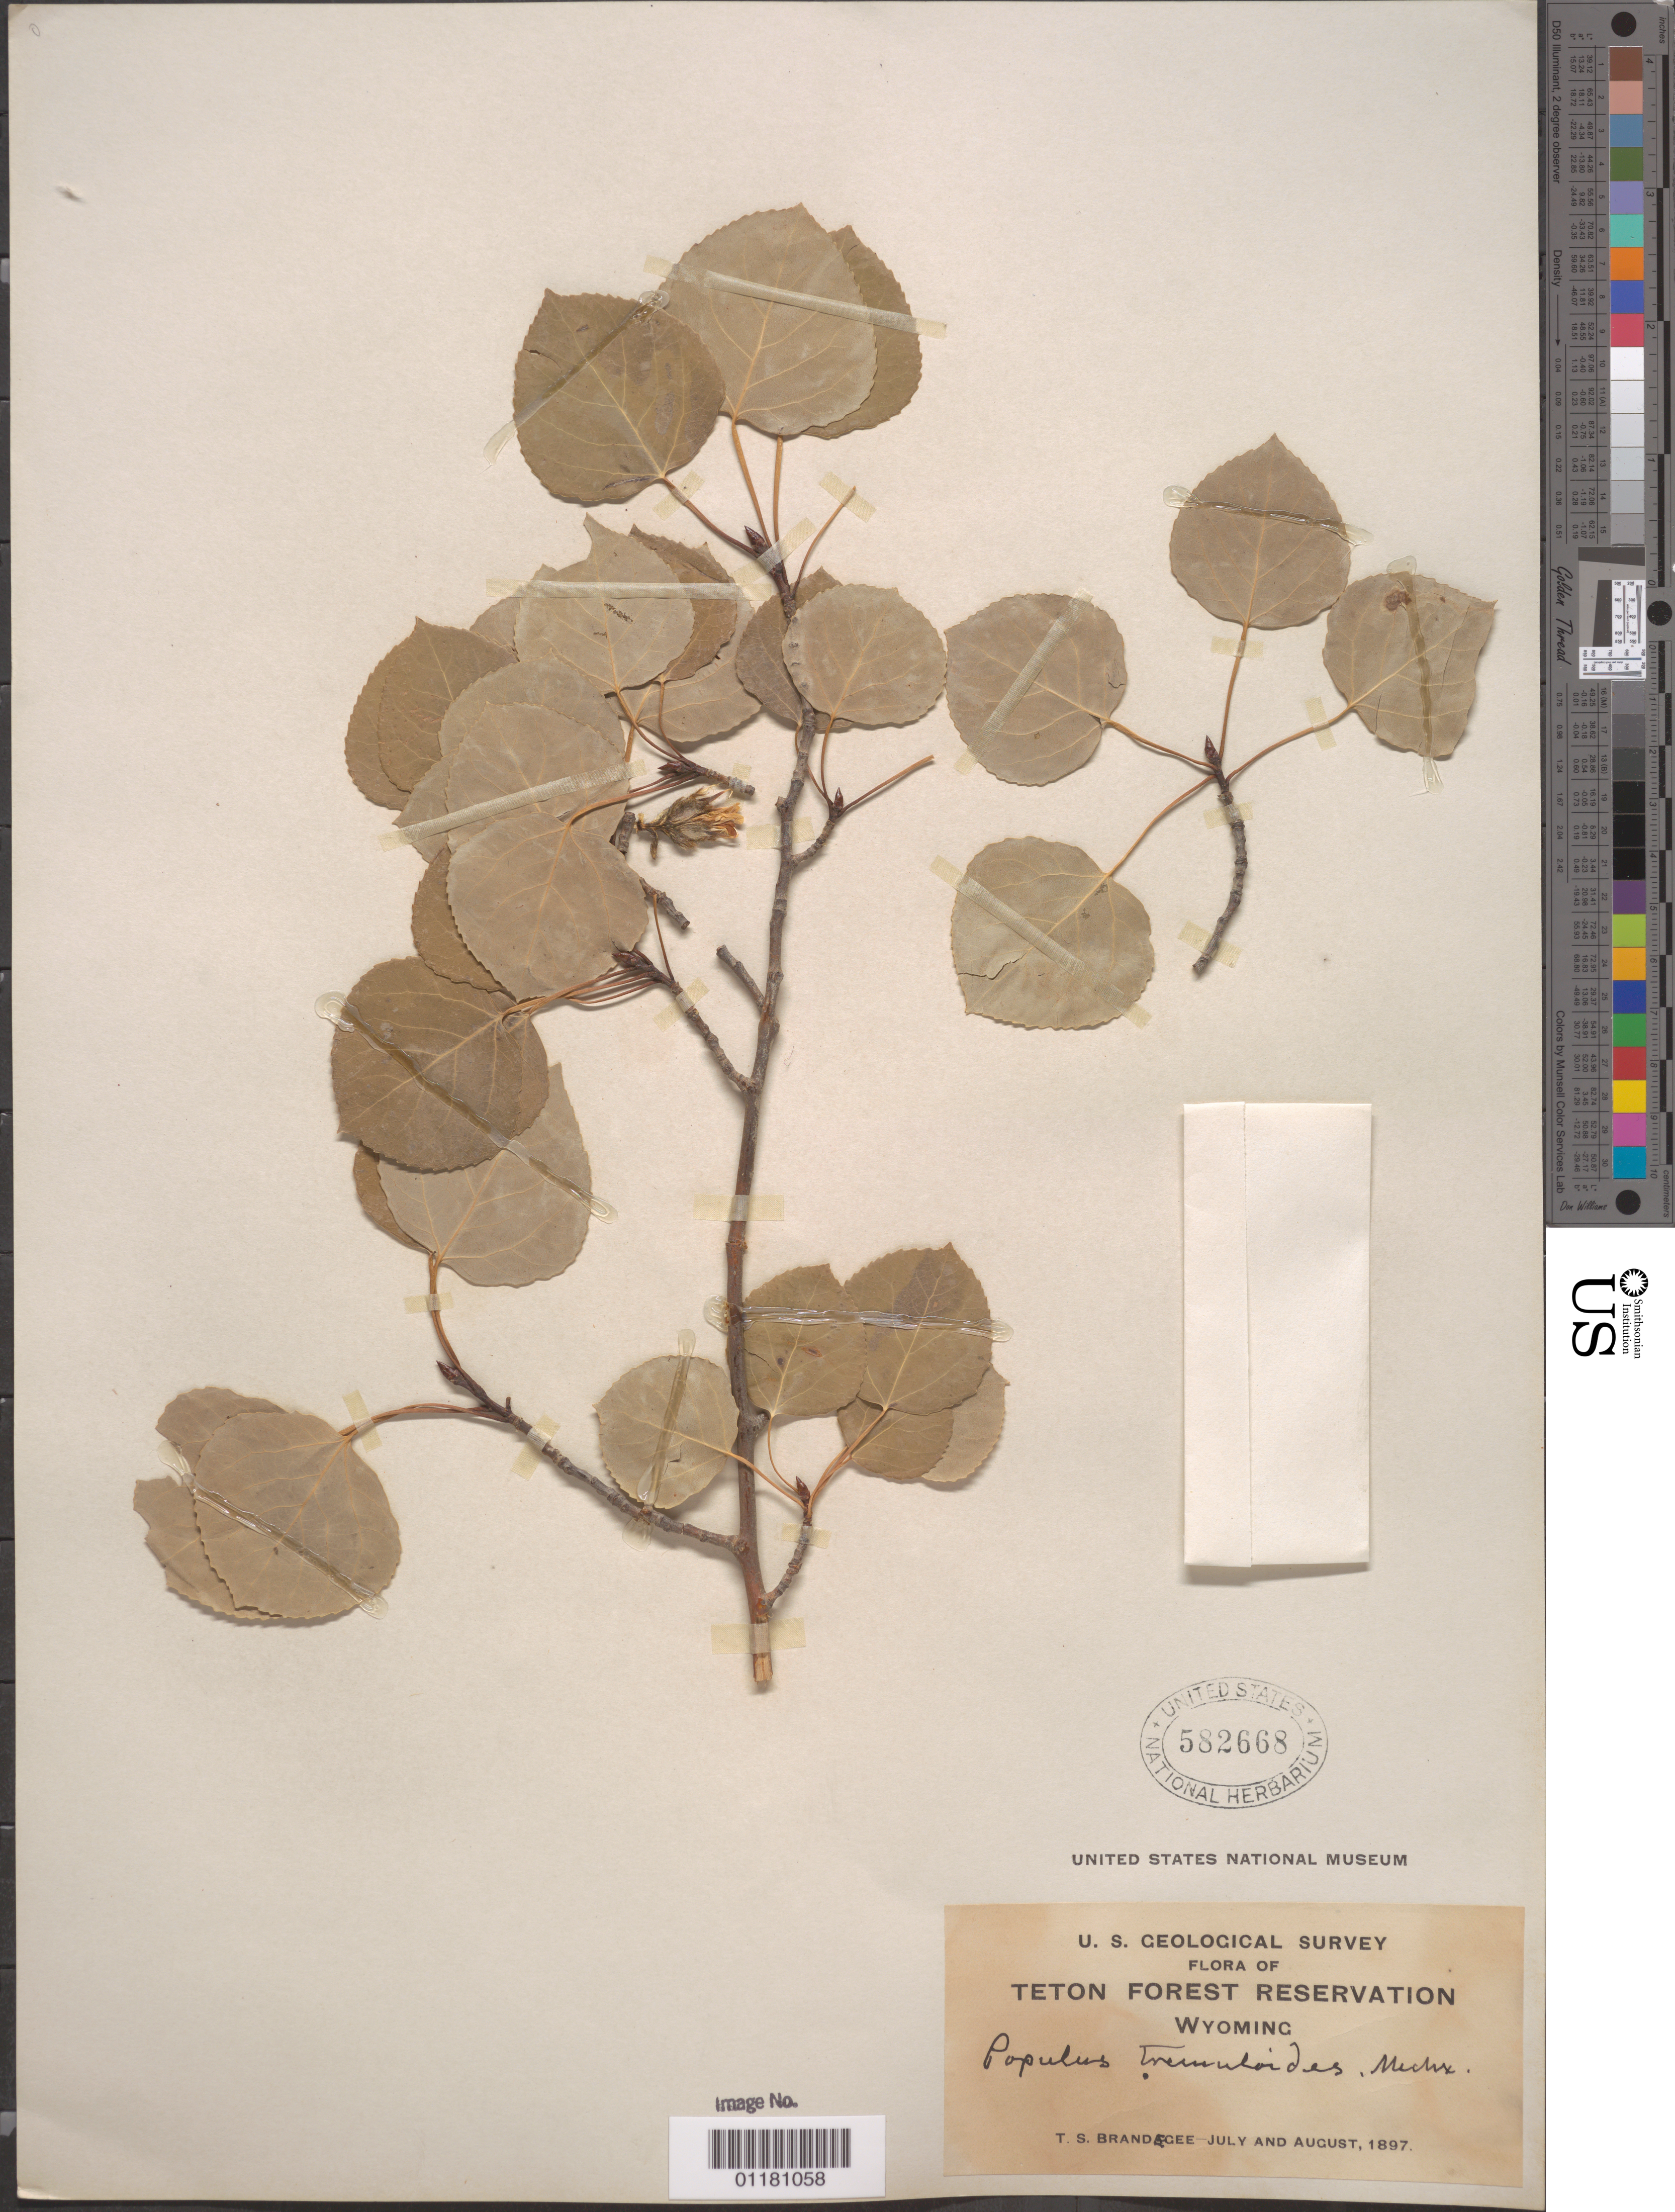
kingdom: Plantae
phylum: Tracheophyta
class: Magnoliopsida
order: Malpighiales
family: Salicaceae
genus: Populus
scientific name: Populus tremuloides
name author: Michx.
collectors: T. S. Brandegee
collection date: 1897-07/1897-08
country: United States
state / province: Wyoming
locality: Teton Forest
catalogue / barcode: US 582668